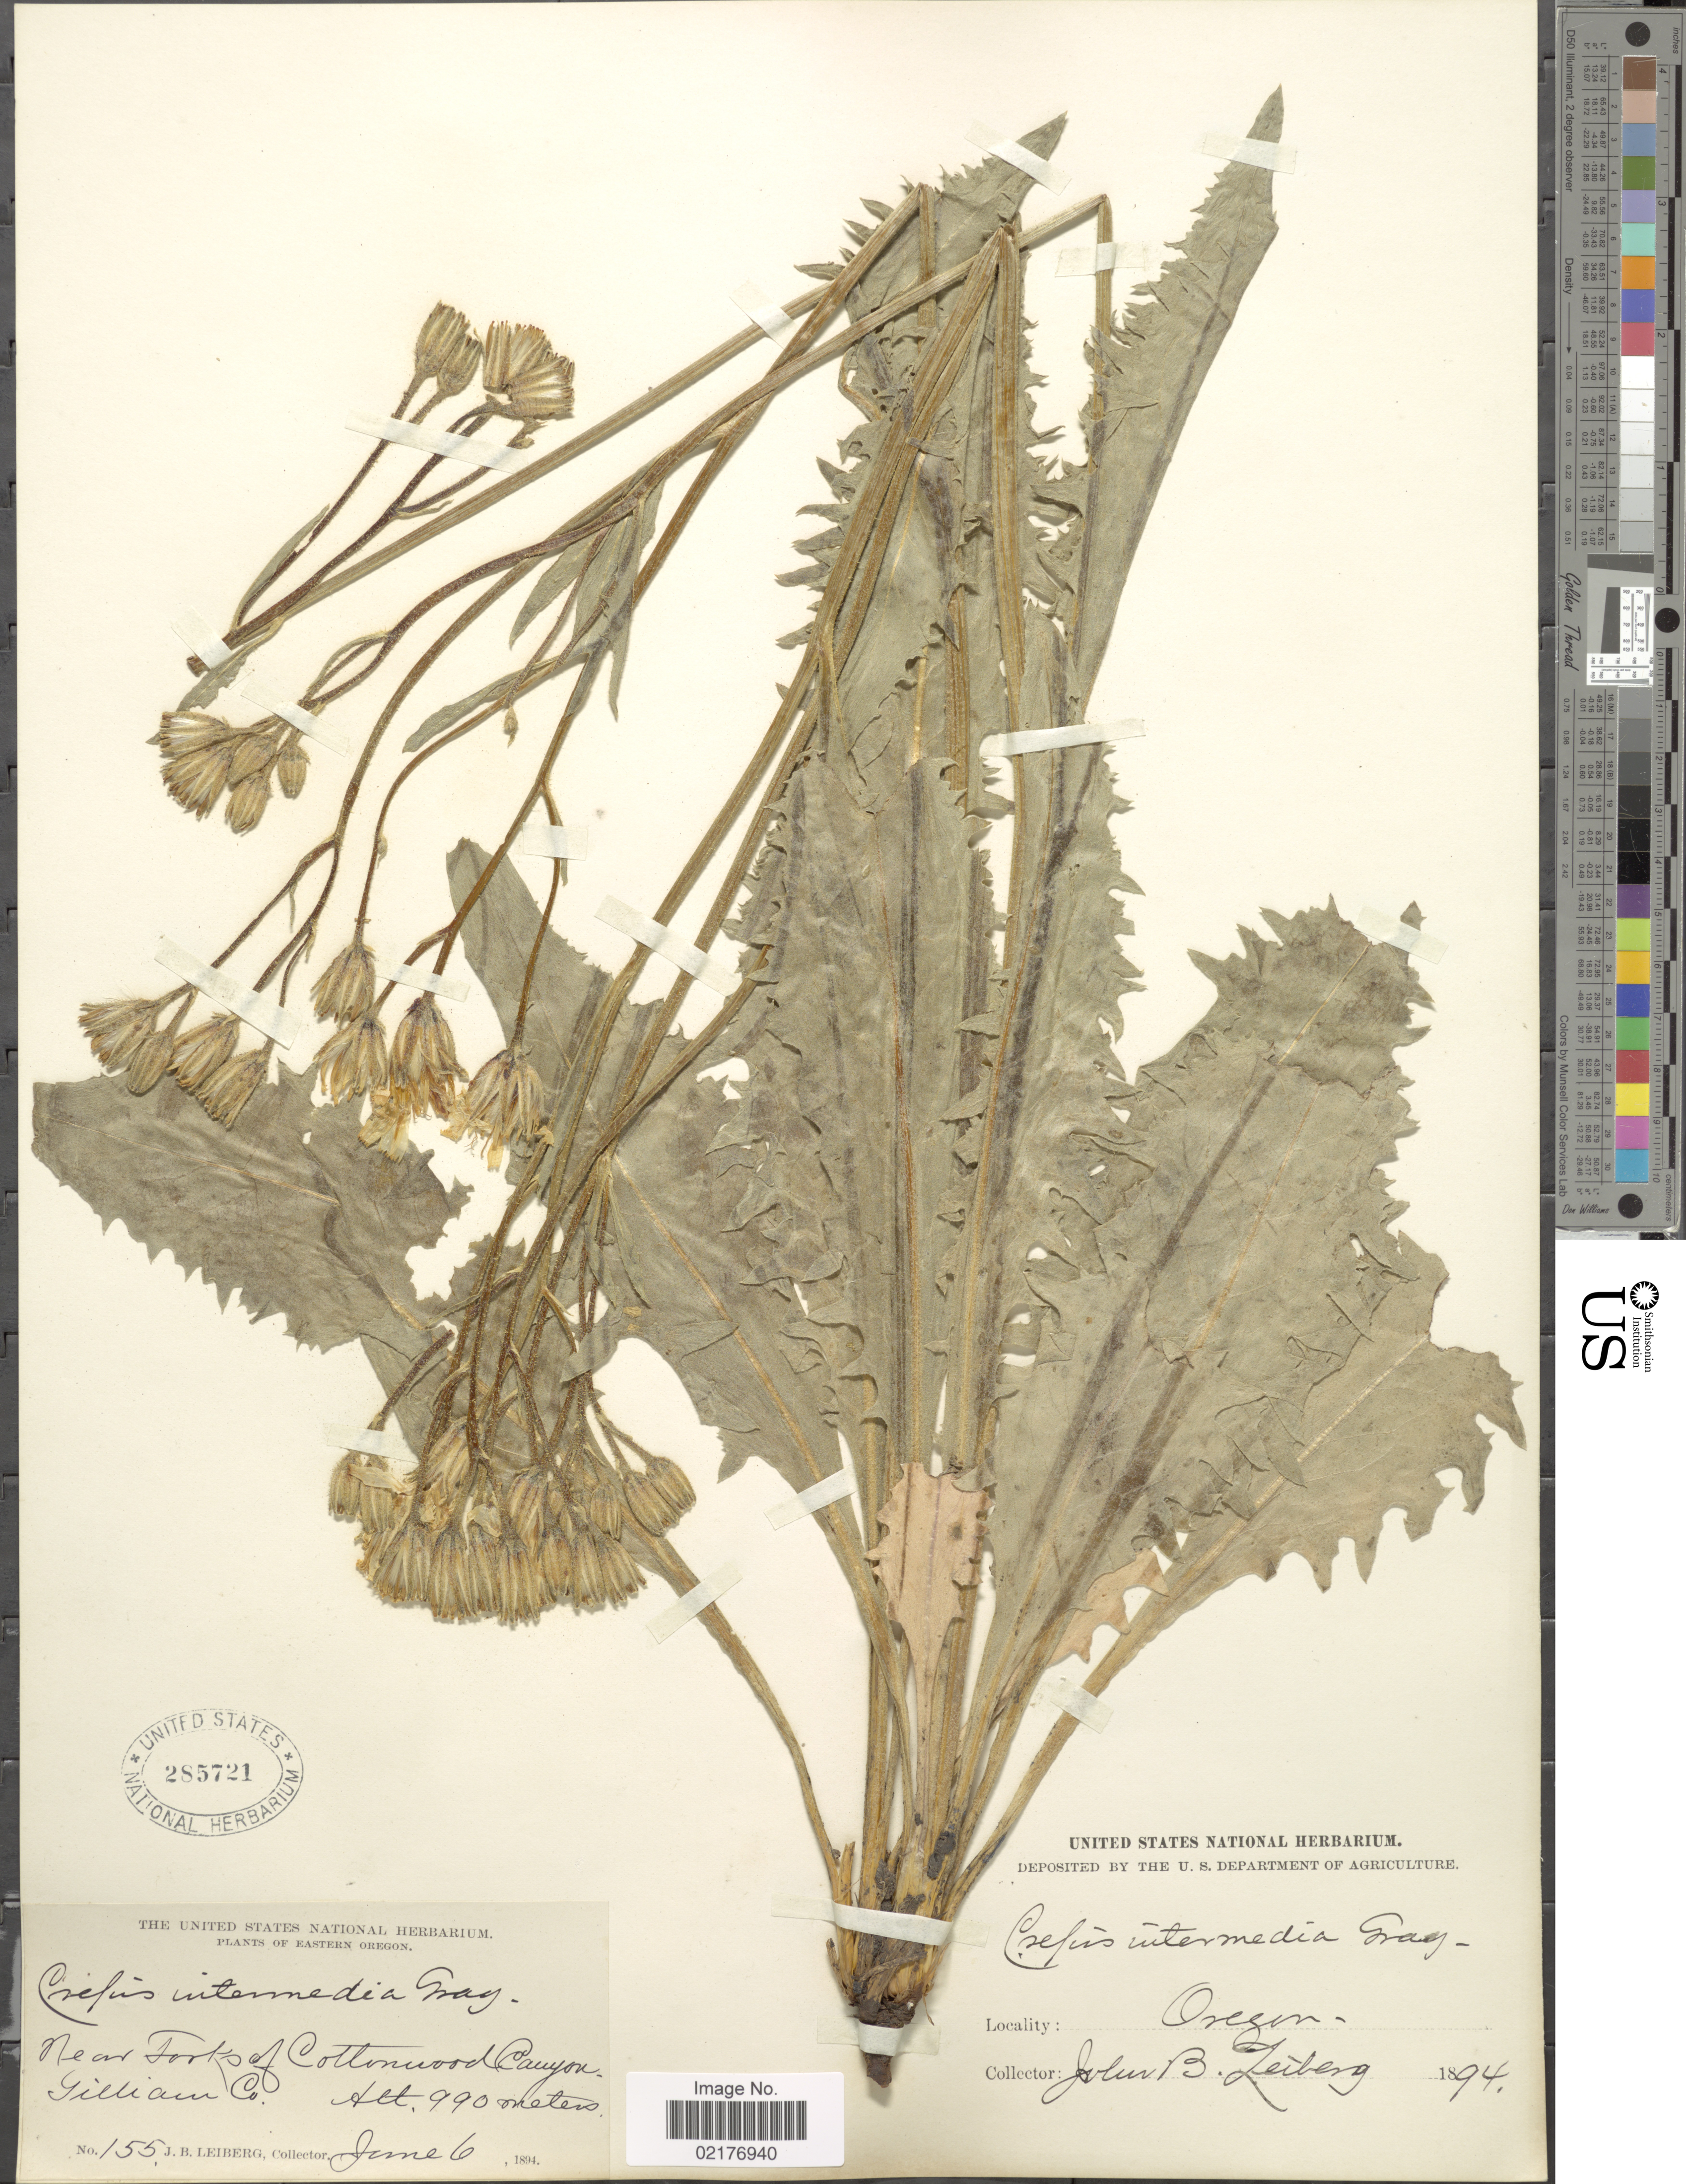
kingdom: Plantae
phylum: Tracheophyta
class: Magnoliopsida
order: Asterales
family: Asteraceae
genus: Crepis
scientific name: Crepis intermedia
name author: A. Gray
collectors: J. B. Leiberg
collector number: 155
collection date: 1894-06-06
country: United States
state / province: Oregon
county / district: Gilliam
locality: Eastern Oregon, Near Forks of Cottonwood Canyon, Gilliam Co.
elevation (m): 990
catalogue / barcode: US 285721